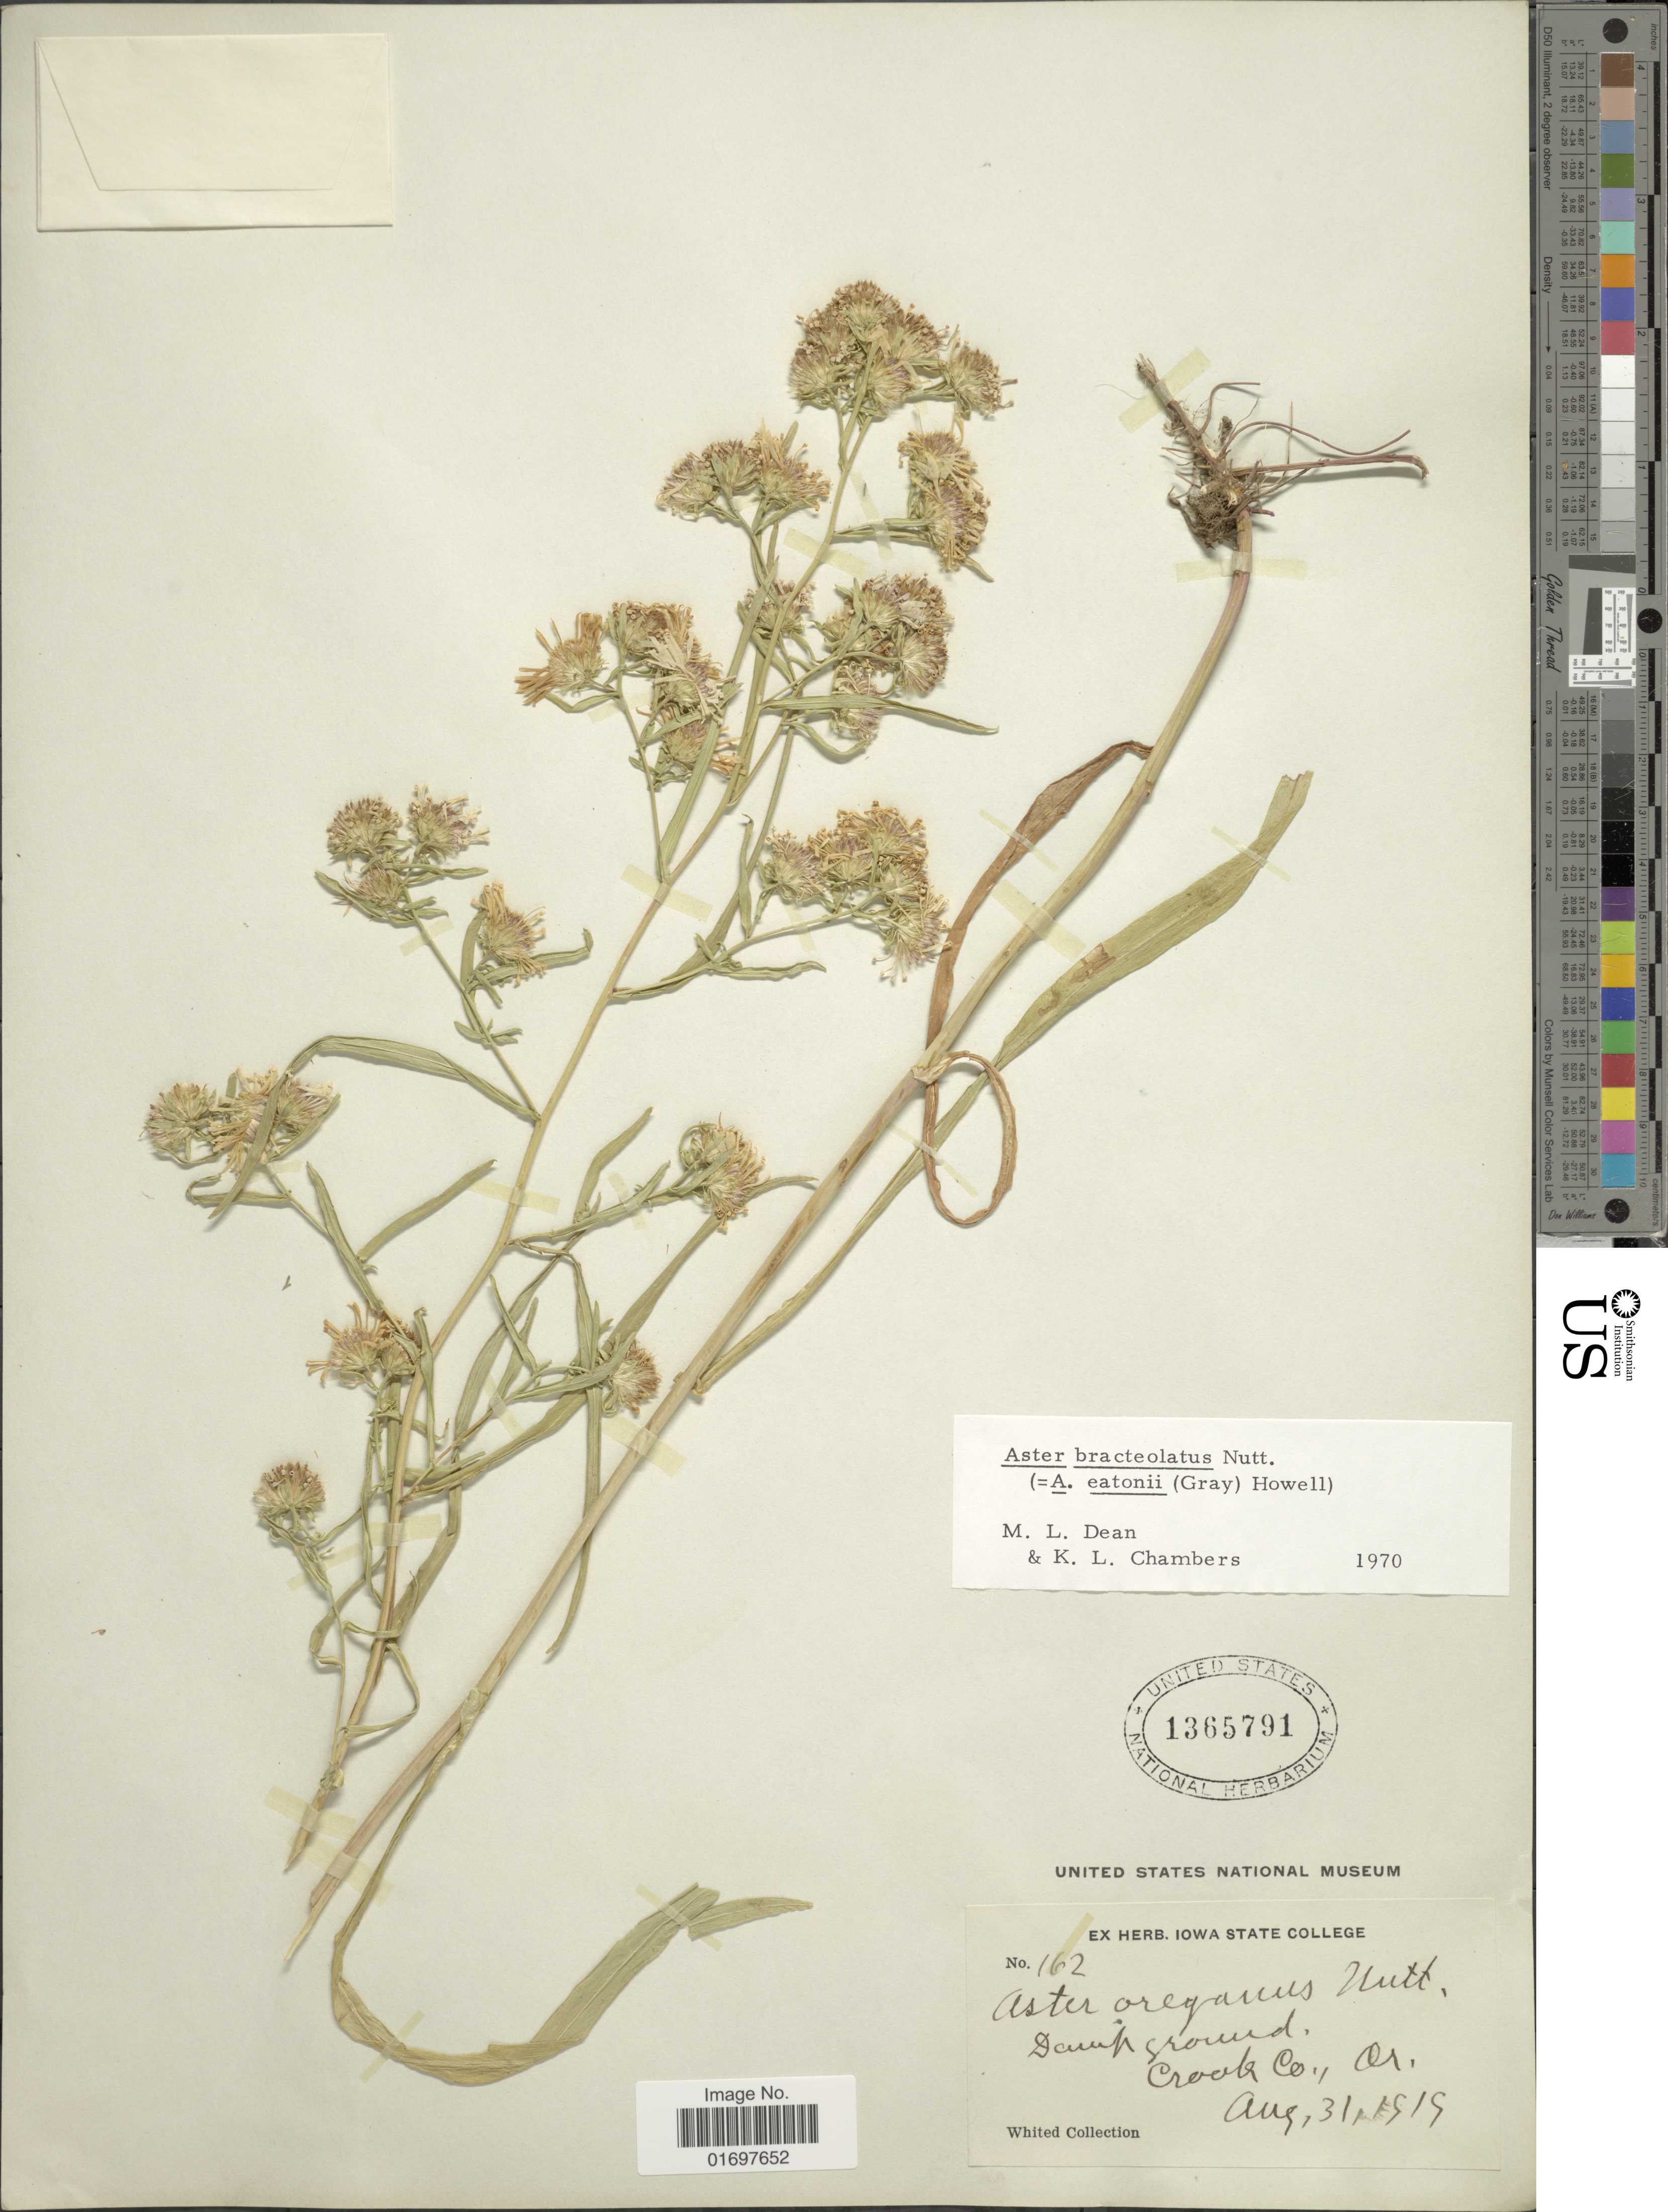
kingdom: Plantae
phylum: Tracheophyta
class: Magnoliopsida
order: Asterales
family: Asteraceae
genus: Symphyotrichum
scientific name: Symphyotrichum bracteolatum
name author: (Nutt.) G.L. Nesom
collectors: K. Whited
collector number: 162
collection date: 1919-08-31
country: United States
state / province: Oregon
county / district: Crook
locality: Crook Co., Or.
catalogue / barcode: US 1365791